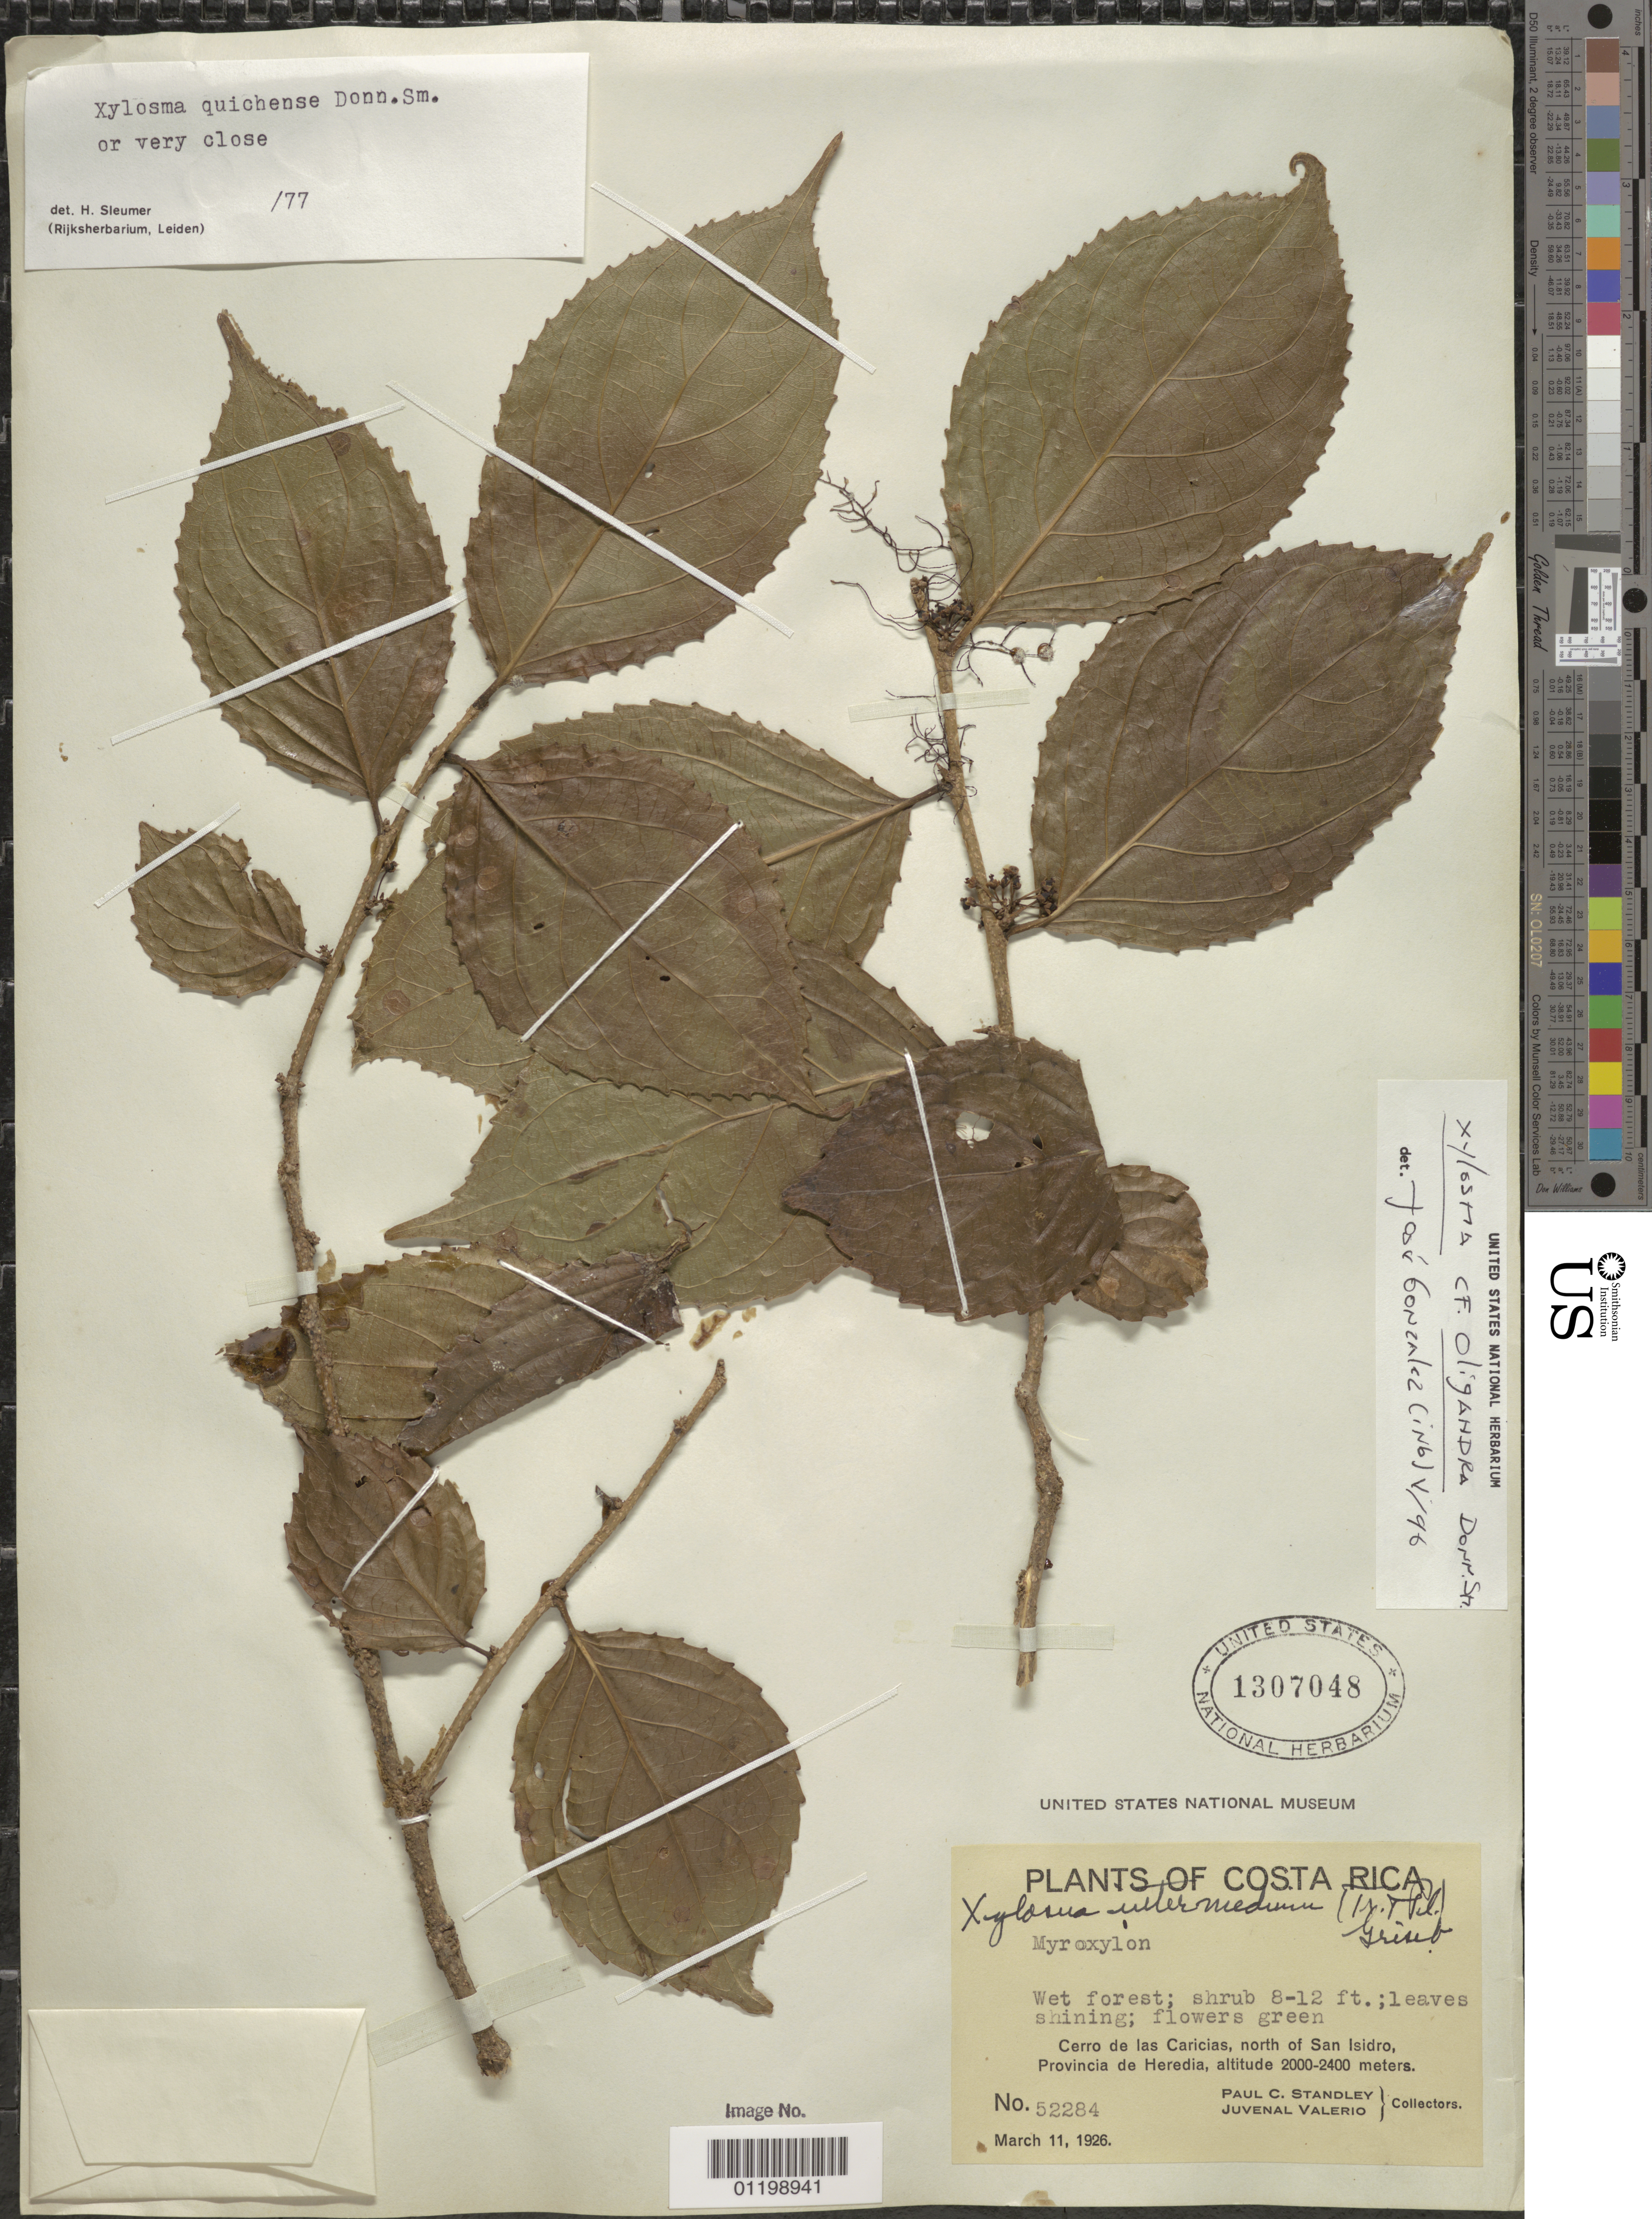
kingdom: Plantae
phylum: Tracheophyta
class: Magnoliopsida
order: Malpighiales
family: Salicaceae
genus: Xylosma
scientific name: Xylosma oligandra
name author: Donn. Sm.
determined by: González, J.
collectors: P. C. Standley & J. Valerio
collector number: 52284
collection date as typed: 11 Mar 1926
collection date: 1926-03-11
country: Costa Rica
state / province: Heredia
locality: Cerro de las Caricias, north of San Isidro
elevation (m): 2000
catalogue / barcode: US 1307048